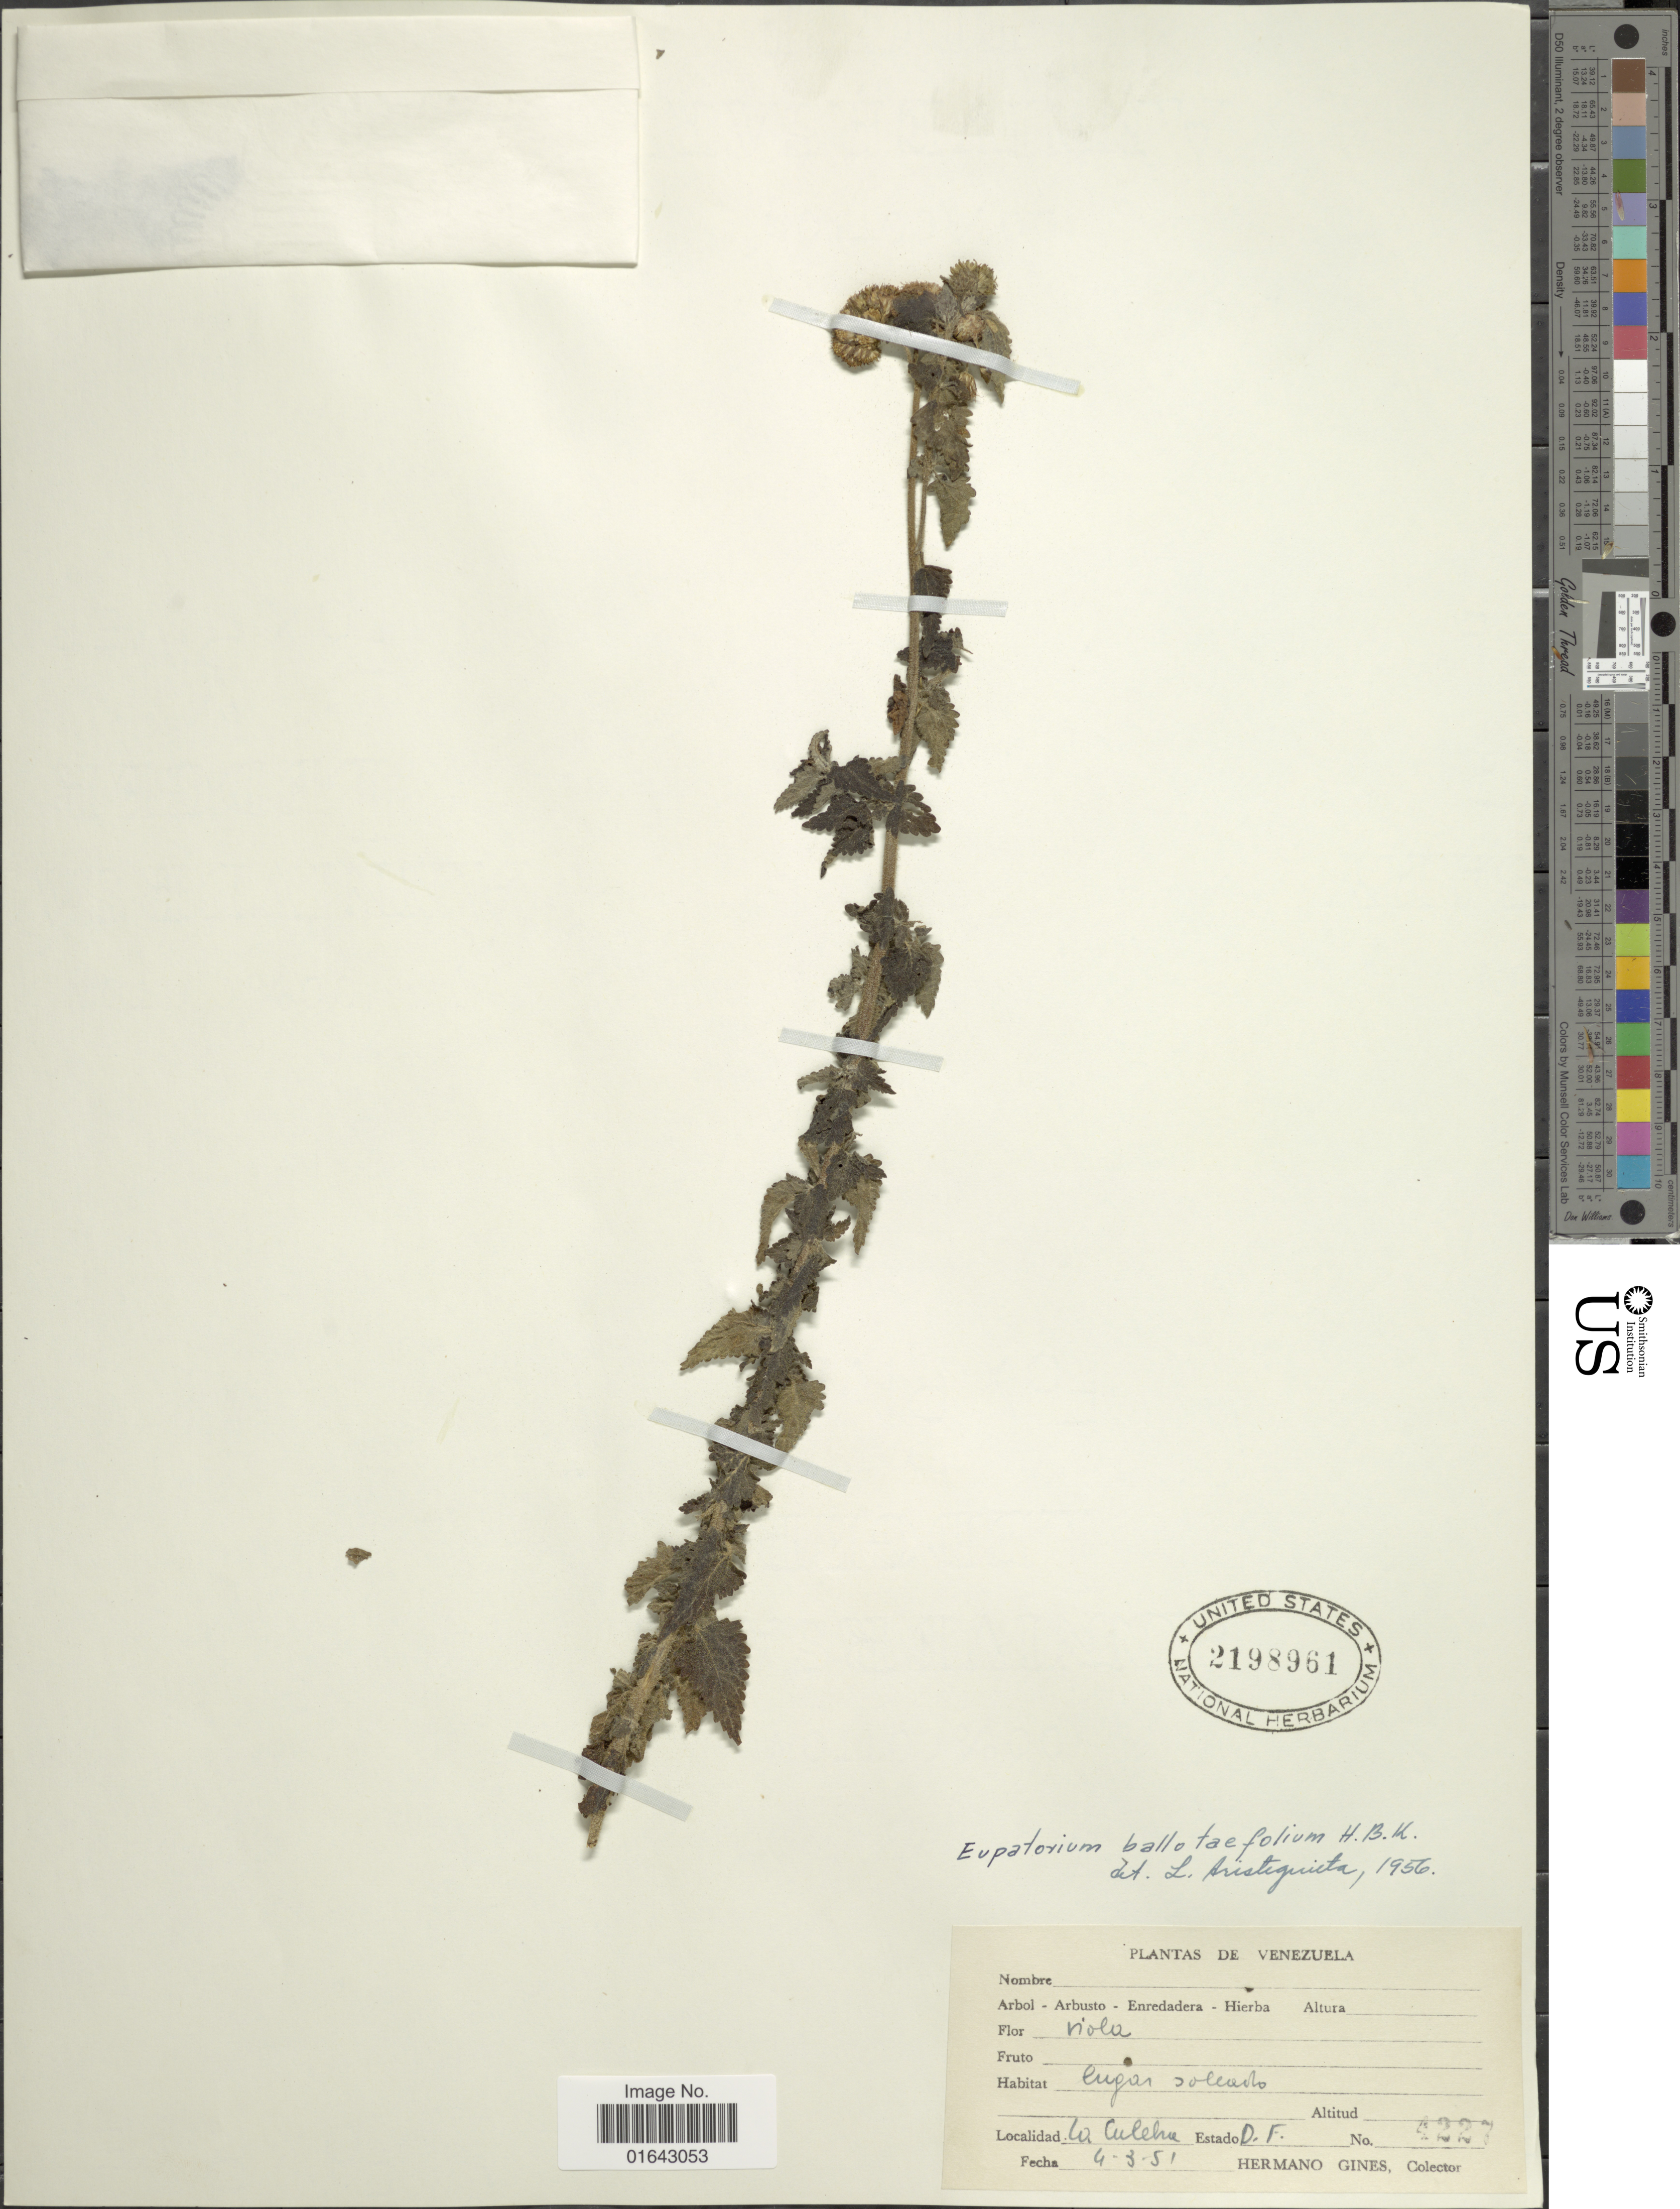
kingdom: Plantae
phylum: Tracheophyta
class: Magnoliopsida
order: Asterales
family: Asteraceae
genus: Conocliniopsis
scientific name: Conocliniopsis prasiifolia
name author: (DC.) R.M. King & H. Rob.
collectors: Bro. Gines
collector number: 4227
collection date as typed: Transcribed d/m/y: 4/3/51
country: Venezuela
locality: La Culeha. Estado D.F.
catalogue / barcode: US 2198961